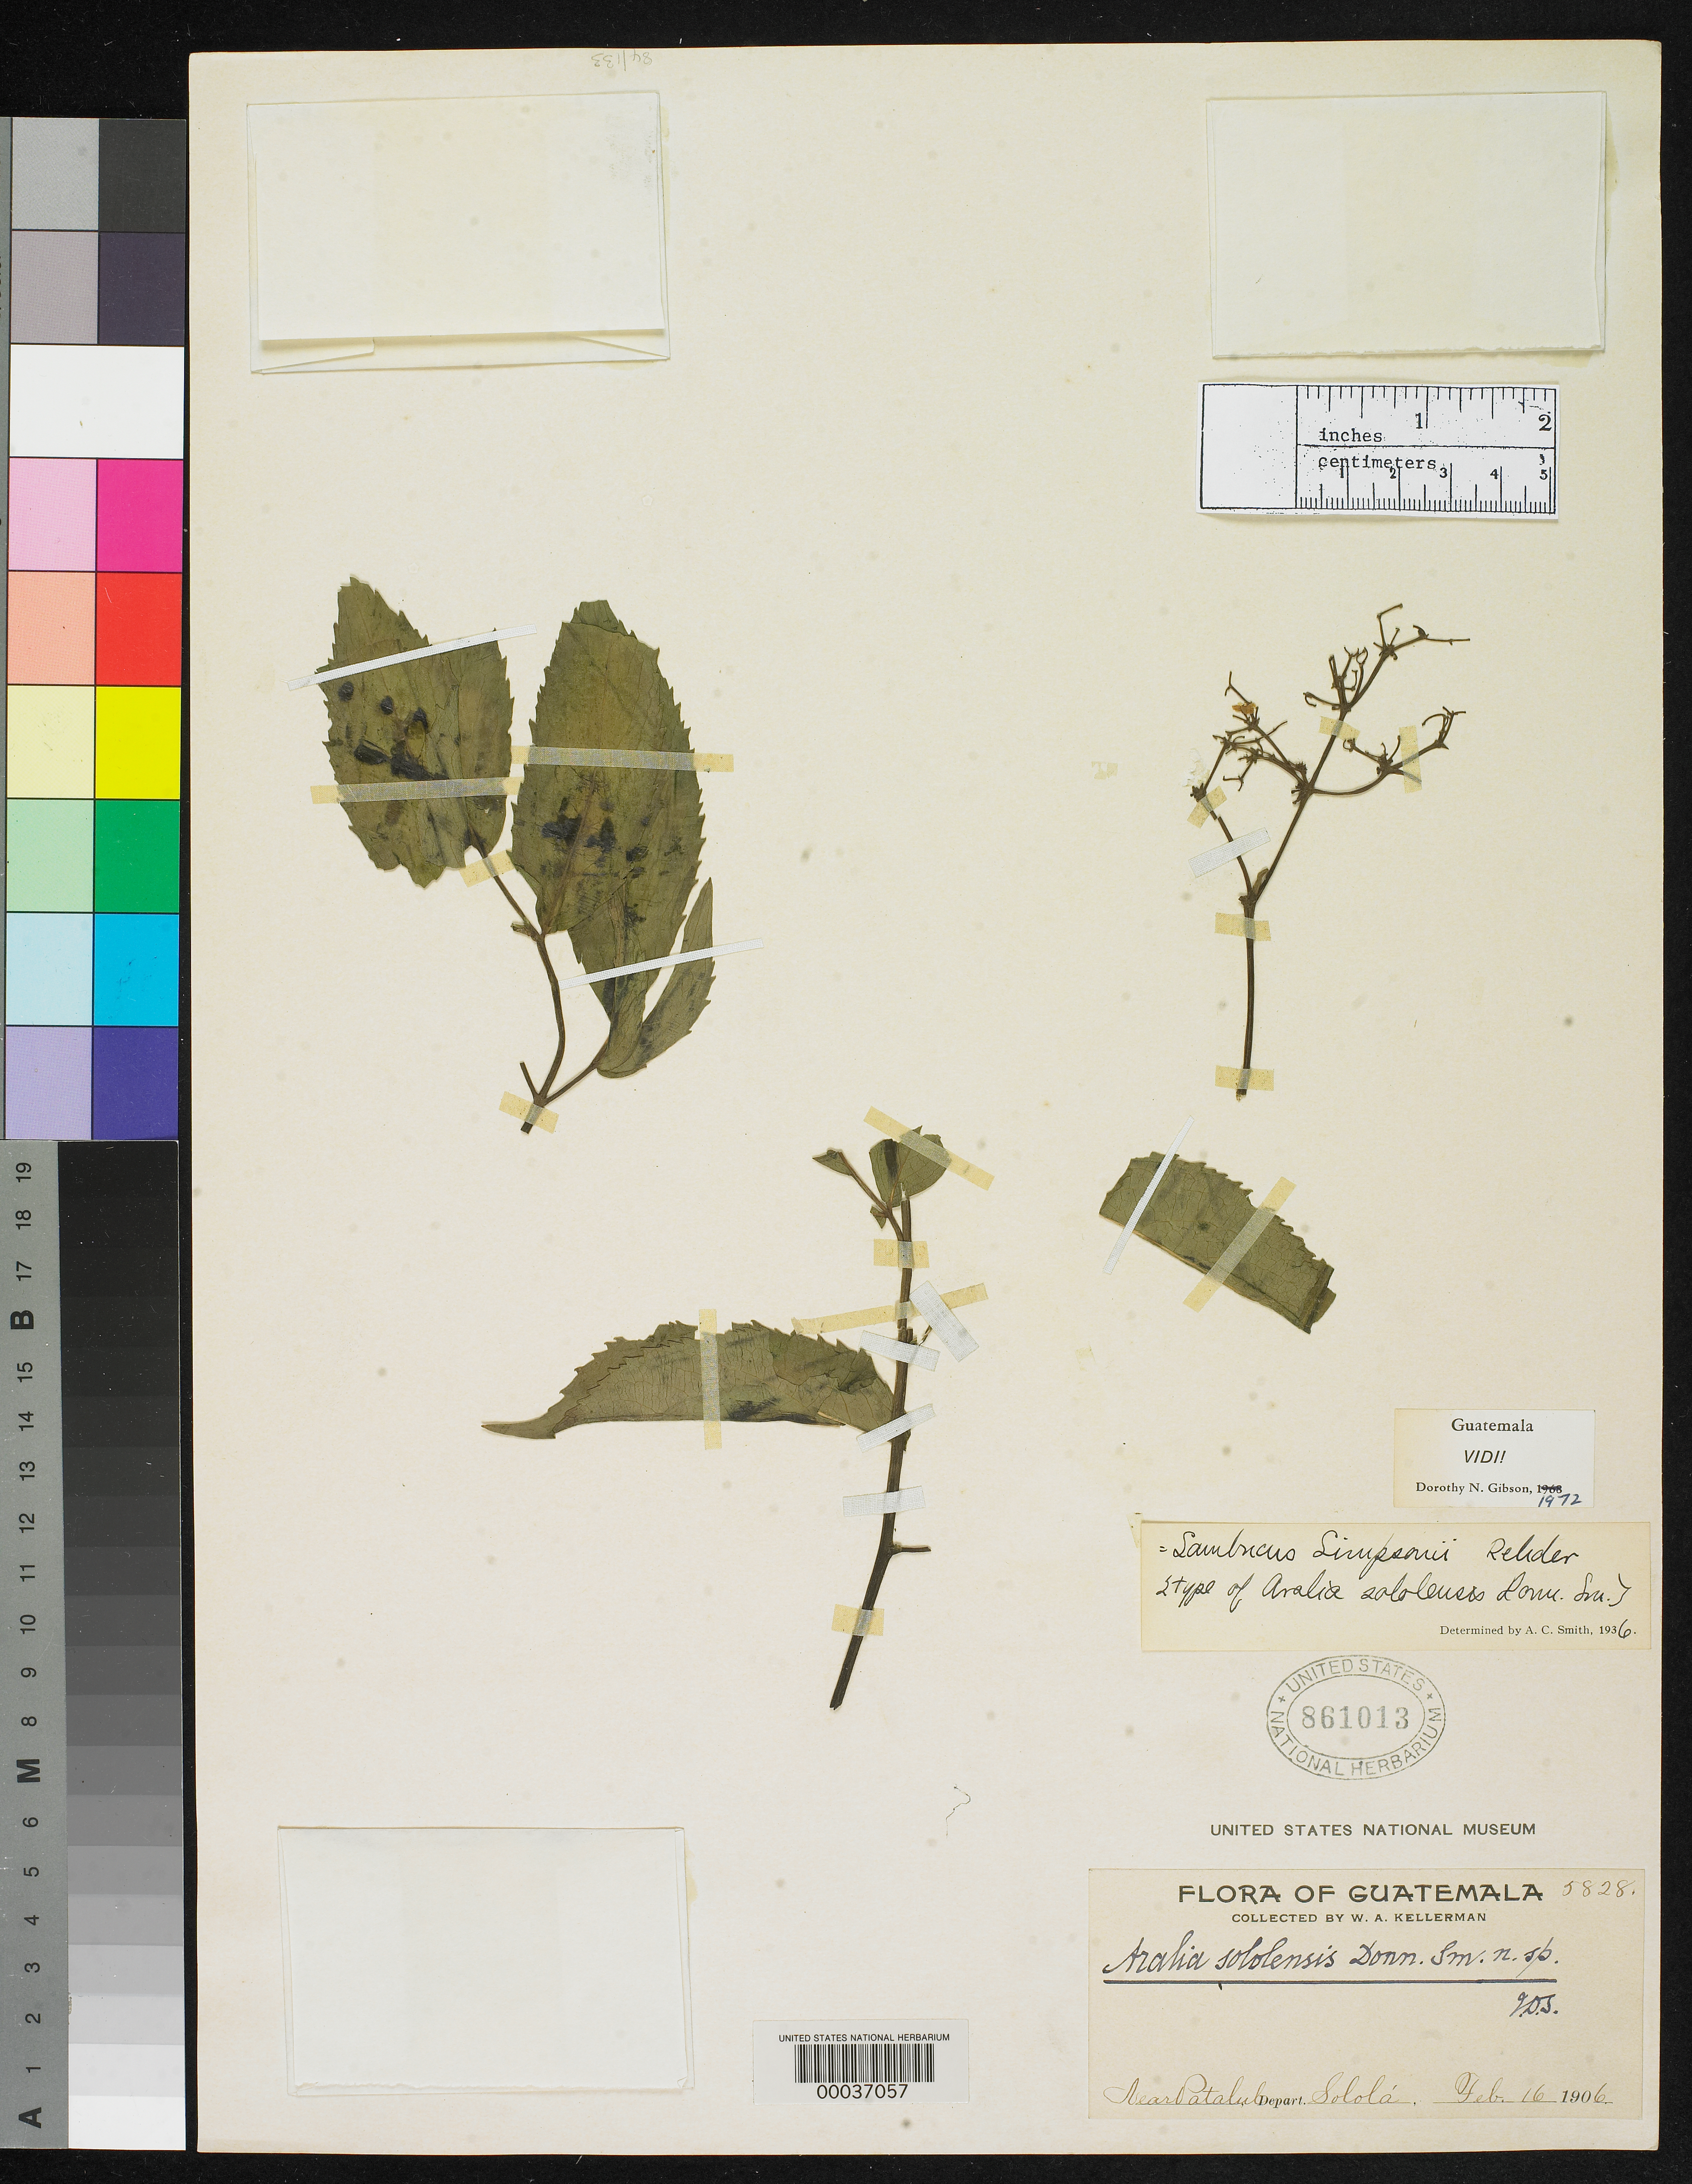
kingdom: Plantae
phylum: Tracheophyta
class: Magnoliopsida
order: Apiales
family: Araliaceae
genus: Aralia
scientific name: Aralia sololensis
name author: Donn. Sm.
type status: Holotype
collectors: W. A. Kellerman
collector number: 5828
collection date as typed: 16 Feb 1906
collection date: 1906-02-16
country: Guatemala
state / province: Sololá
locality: Near Patulul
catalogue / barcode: US 861013